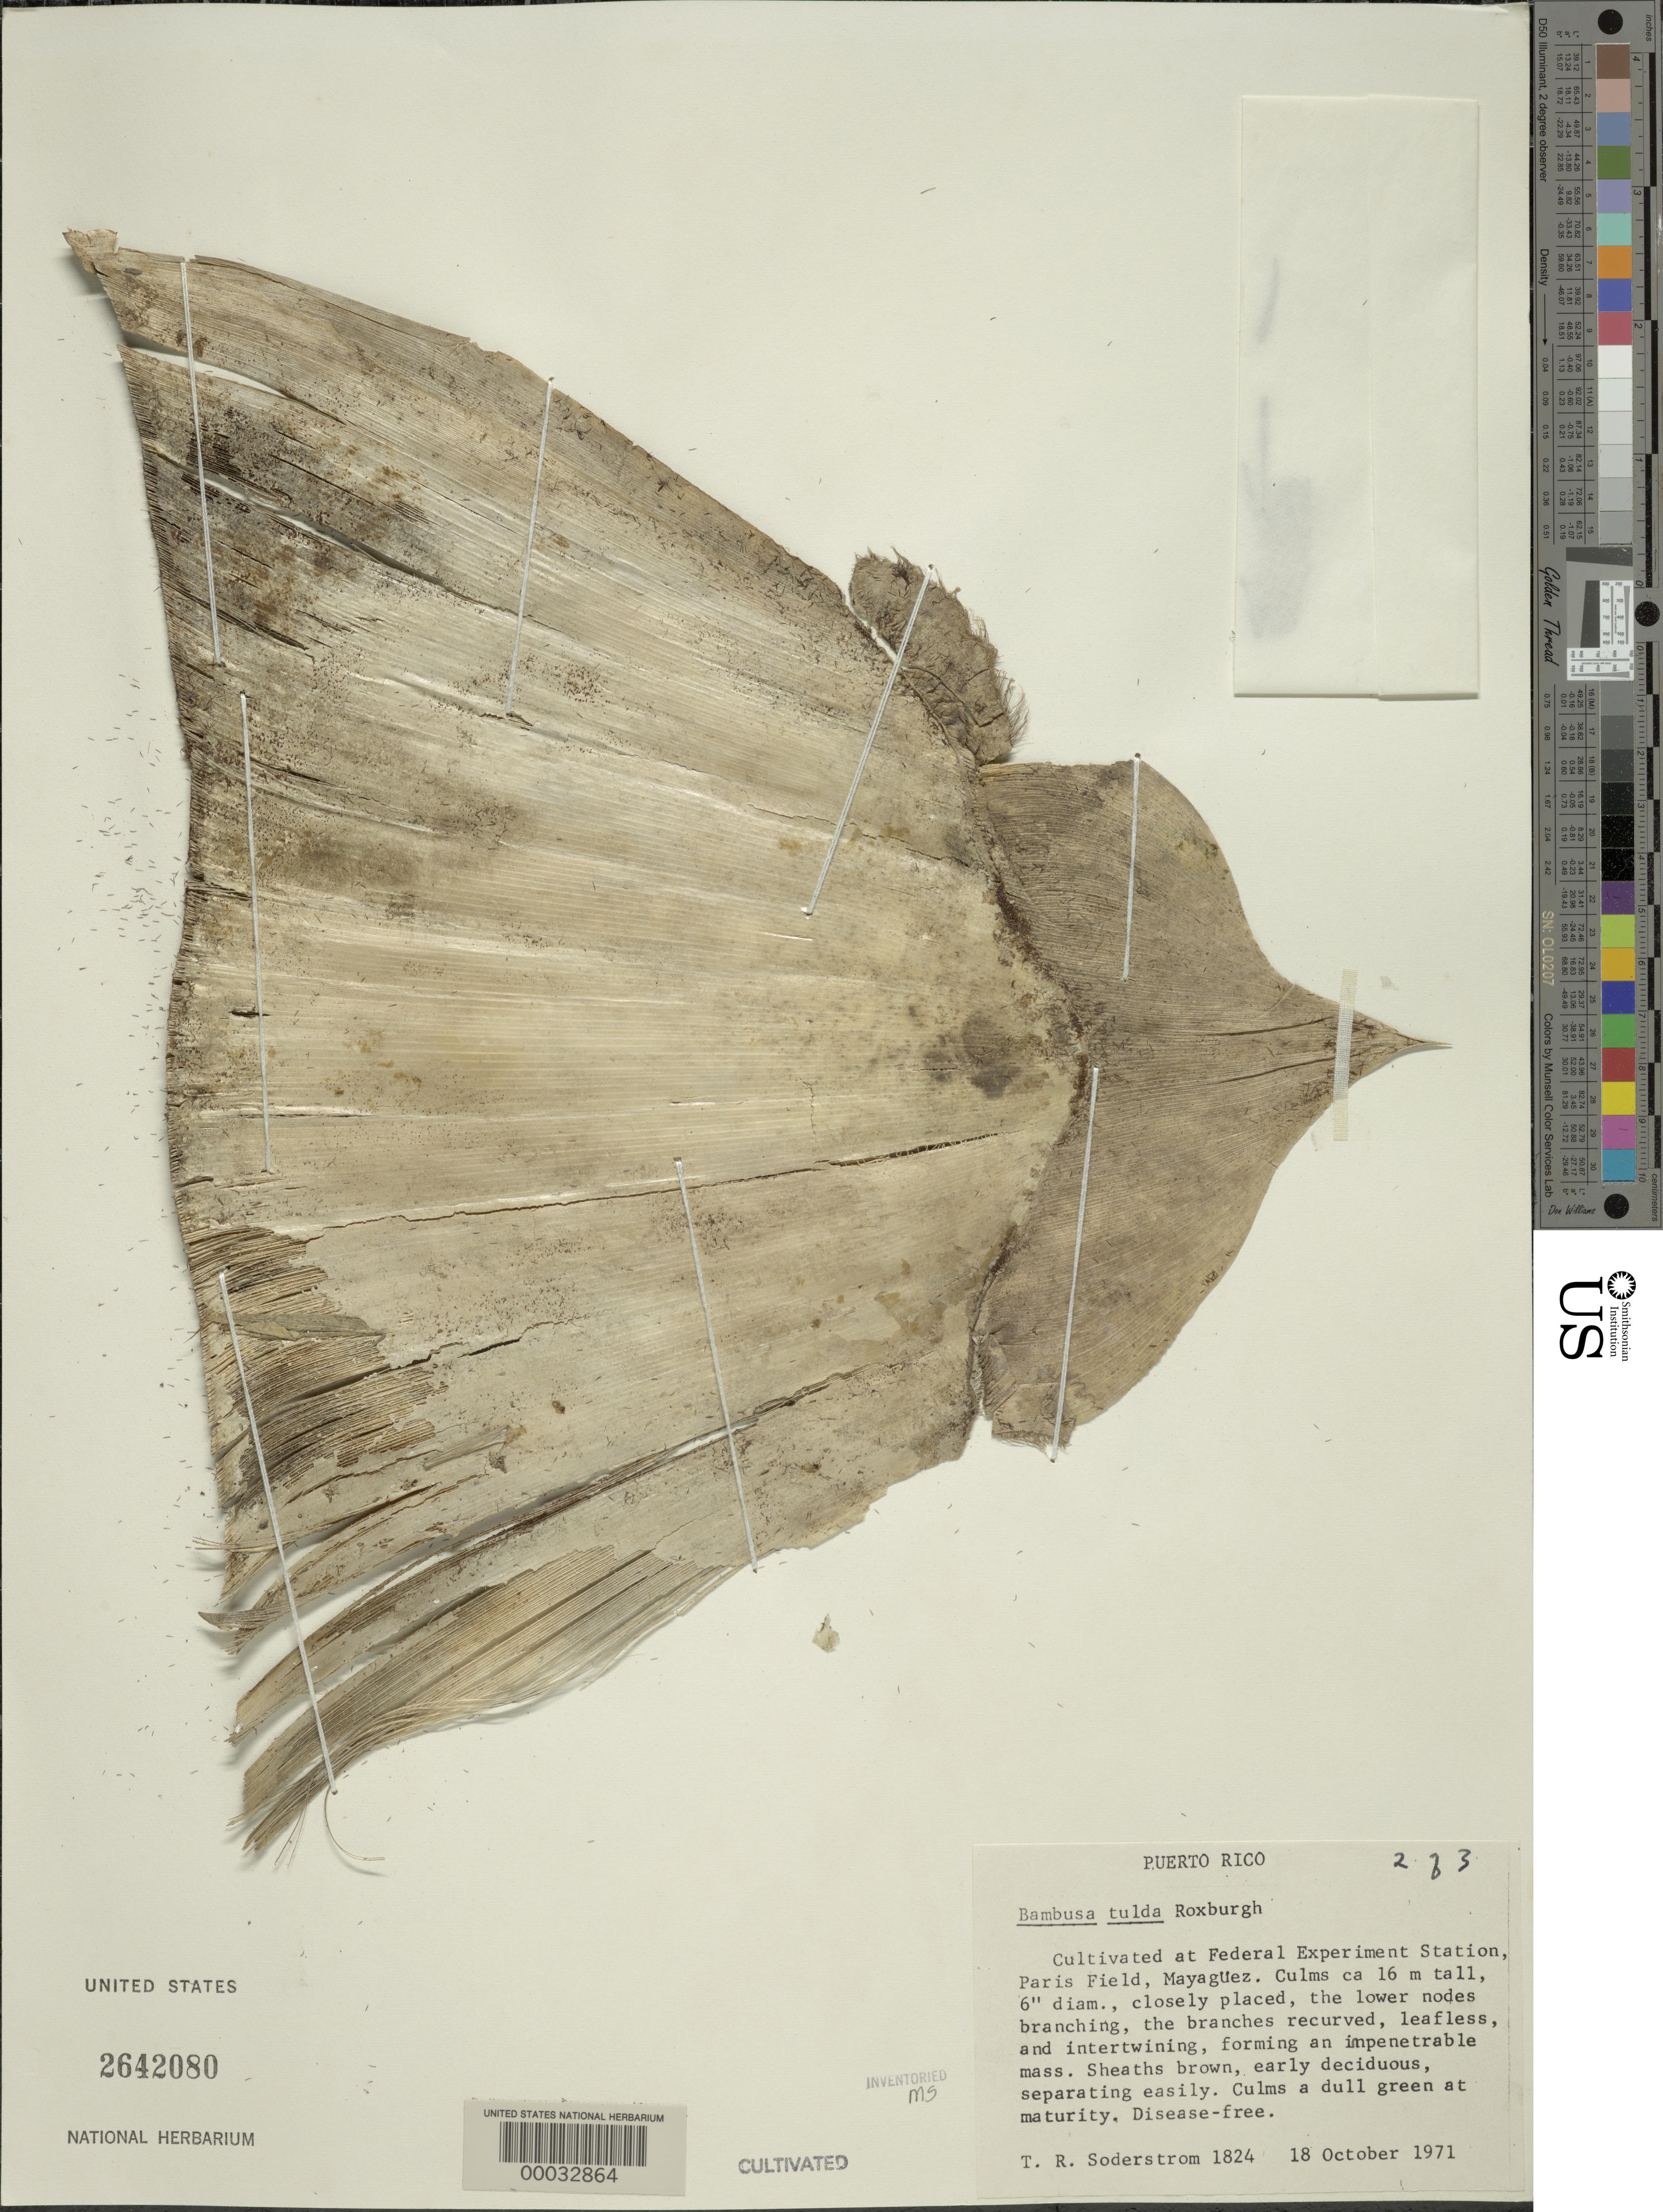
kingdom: Plantae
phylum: Tracheophyta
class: Liliopsida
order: Poales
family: Poaceae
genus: Bambusa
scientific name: Bambusa tulda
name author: Roxb.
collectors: T. R. Soderstrom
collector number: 1824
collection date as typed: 18 Oct 1971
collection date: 1971-10-18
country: Puerto Rico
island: Greater Antilles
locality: Federal experimental station, parish field-mayaguez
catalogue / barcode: US 2642080